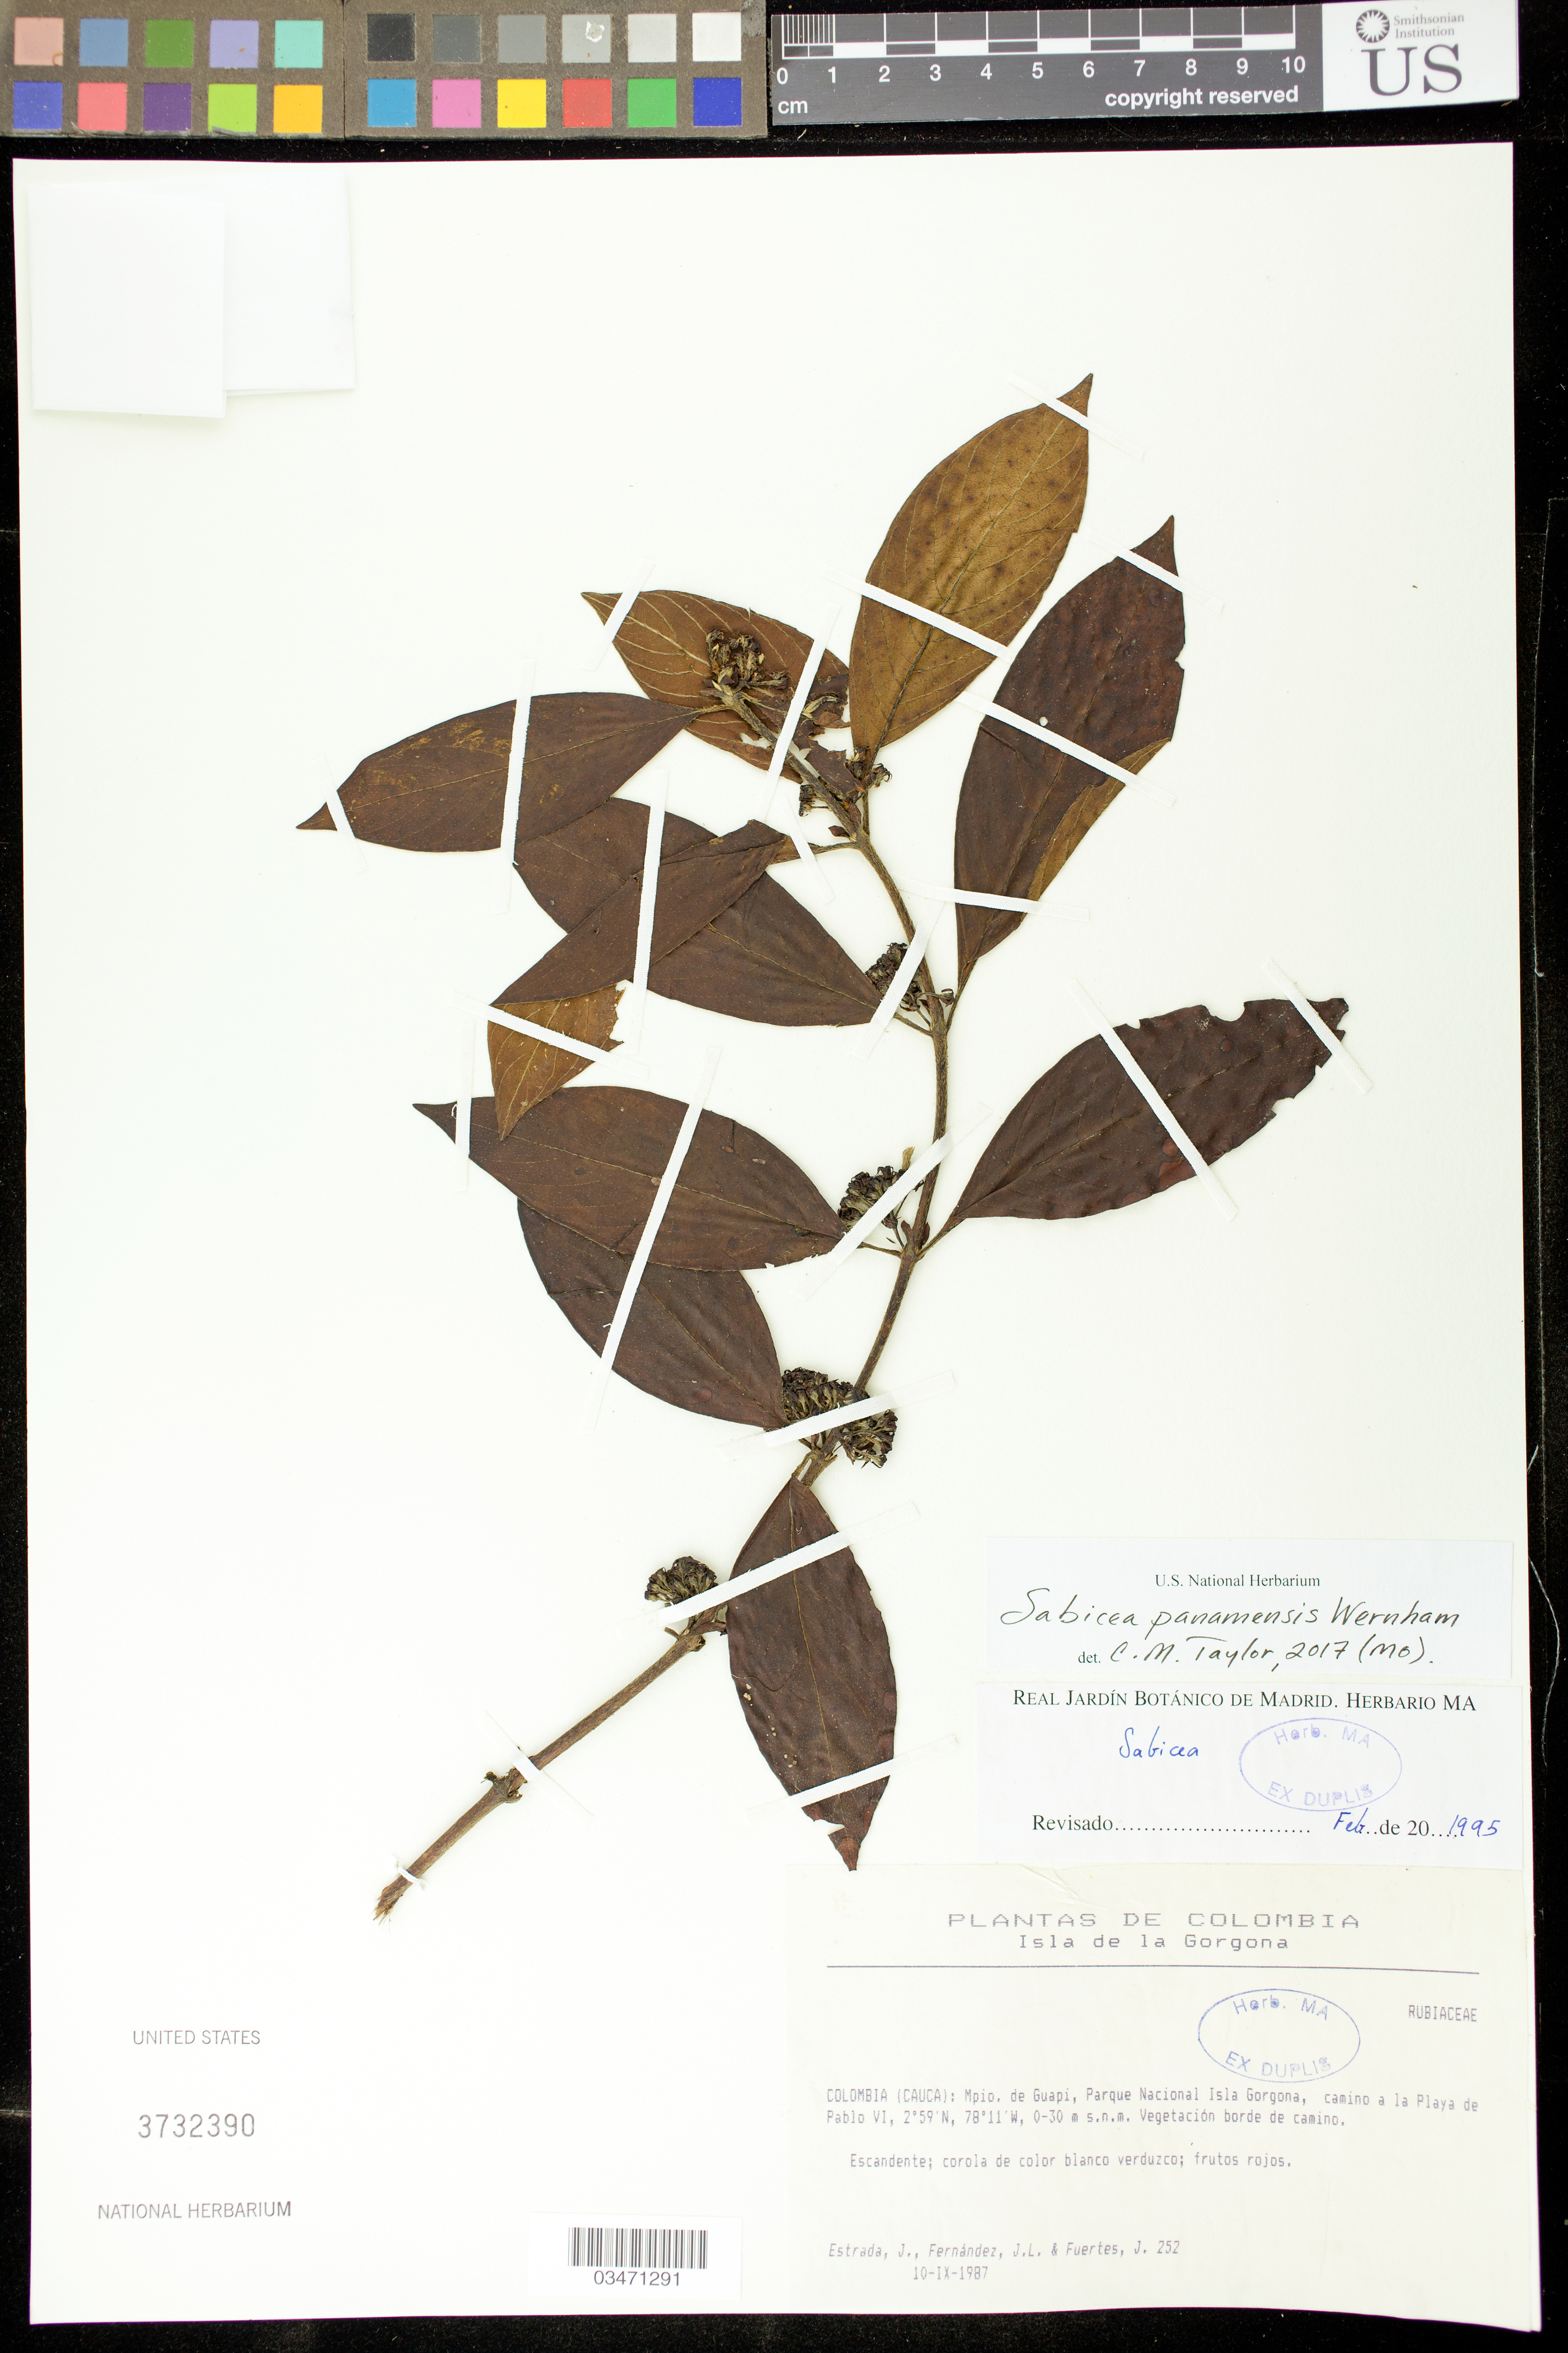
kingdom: Plantae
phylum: Tracheophyta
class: Magnoliopsida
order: Gentianales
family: Rubiaceae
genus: Sabicea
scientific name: Sabicea panamensis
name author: Wernham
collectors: J. Estrada, J. Fernández & J. Fuertes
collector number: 252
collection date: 1987-09-10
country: Colombia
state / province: Cauca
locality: Mpio. de Guapi, Parque Nacional Isla Gorgona, Playa de pablo VI.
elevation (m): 0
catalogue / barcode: US 3732390